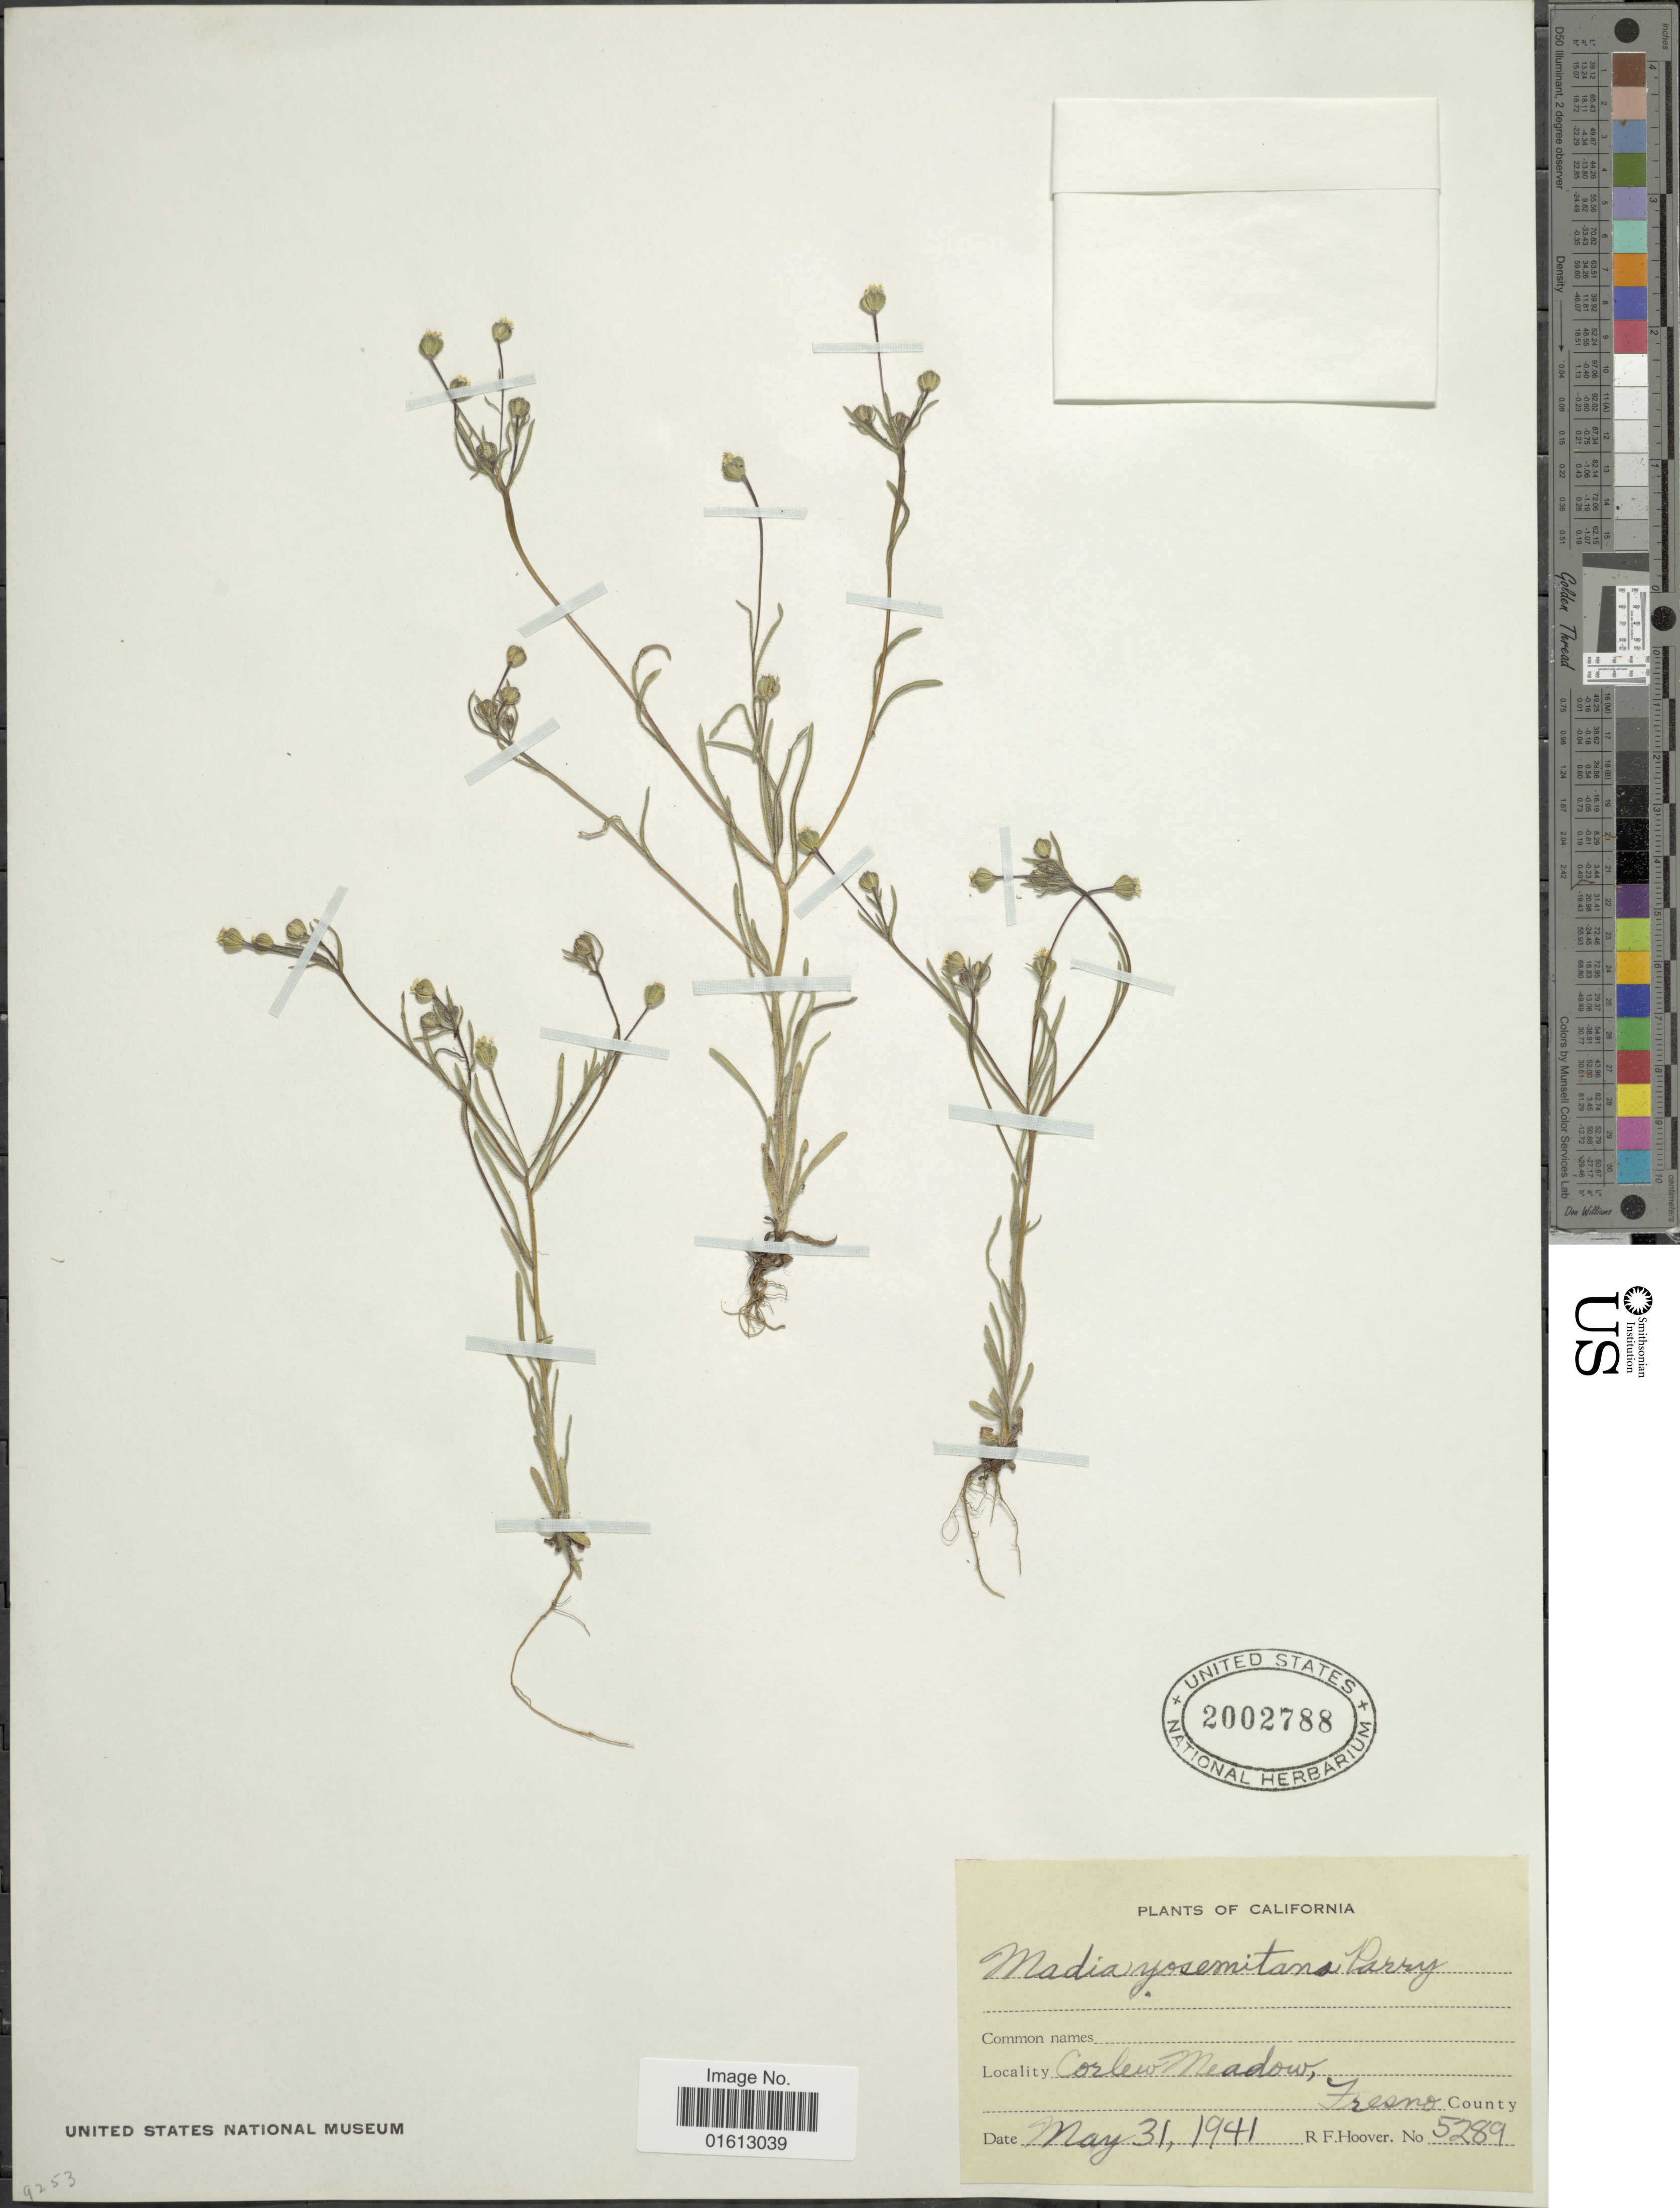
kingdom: Plantae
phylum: Tracheophyta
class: Magnoliopsida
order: Asterales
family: Asteraceae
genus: Madia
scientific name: Madia yosemitana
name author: Parry ex A. Gray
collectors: R. F. Hoover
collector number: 5289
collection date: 1941-05-31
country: United States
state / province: California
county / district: Fresno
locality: California, Corlew Meadow, Fresno County.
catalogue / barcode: US 2002788